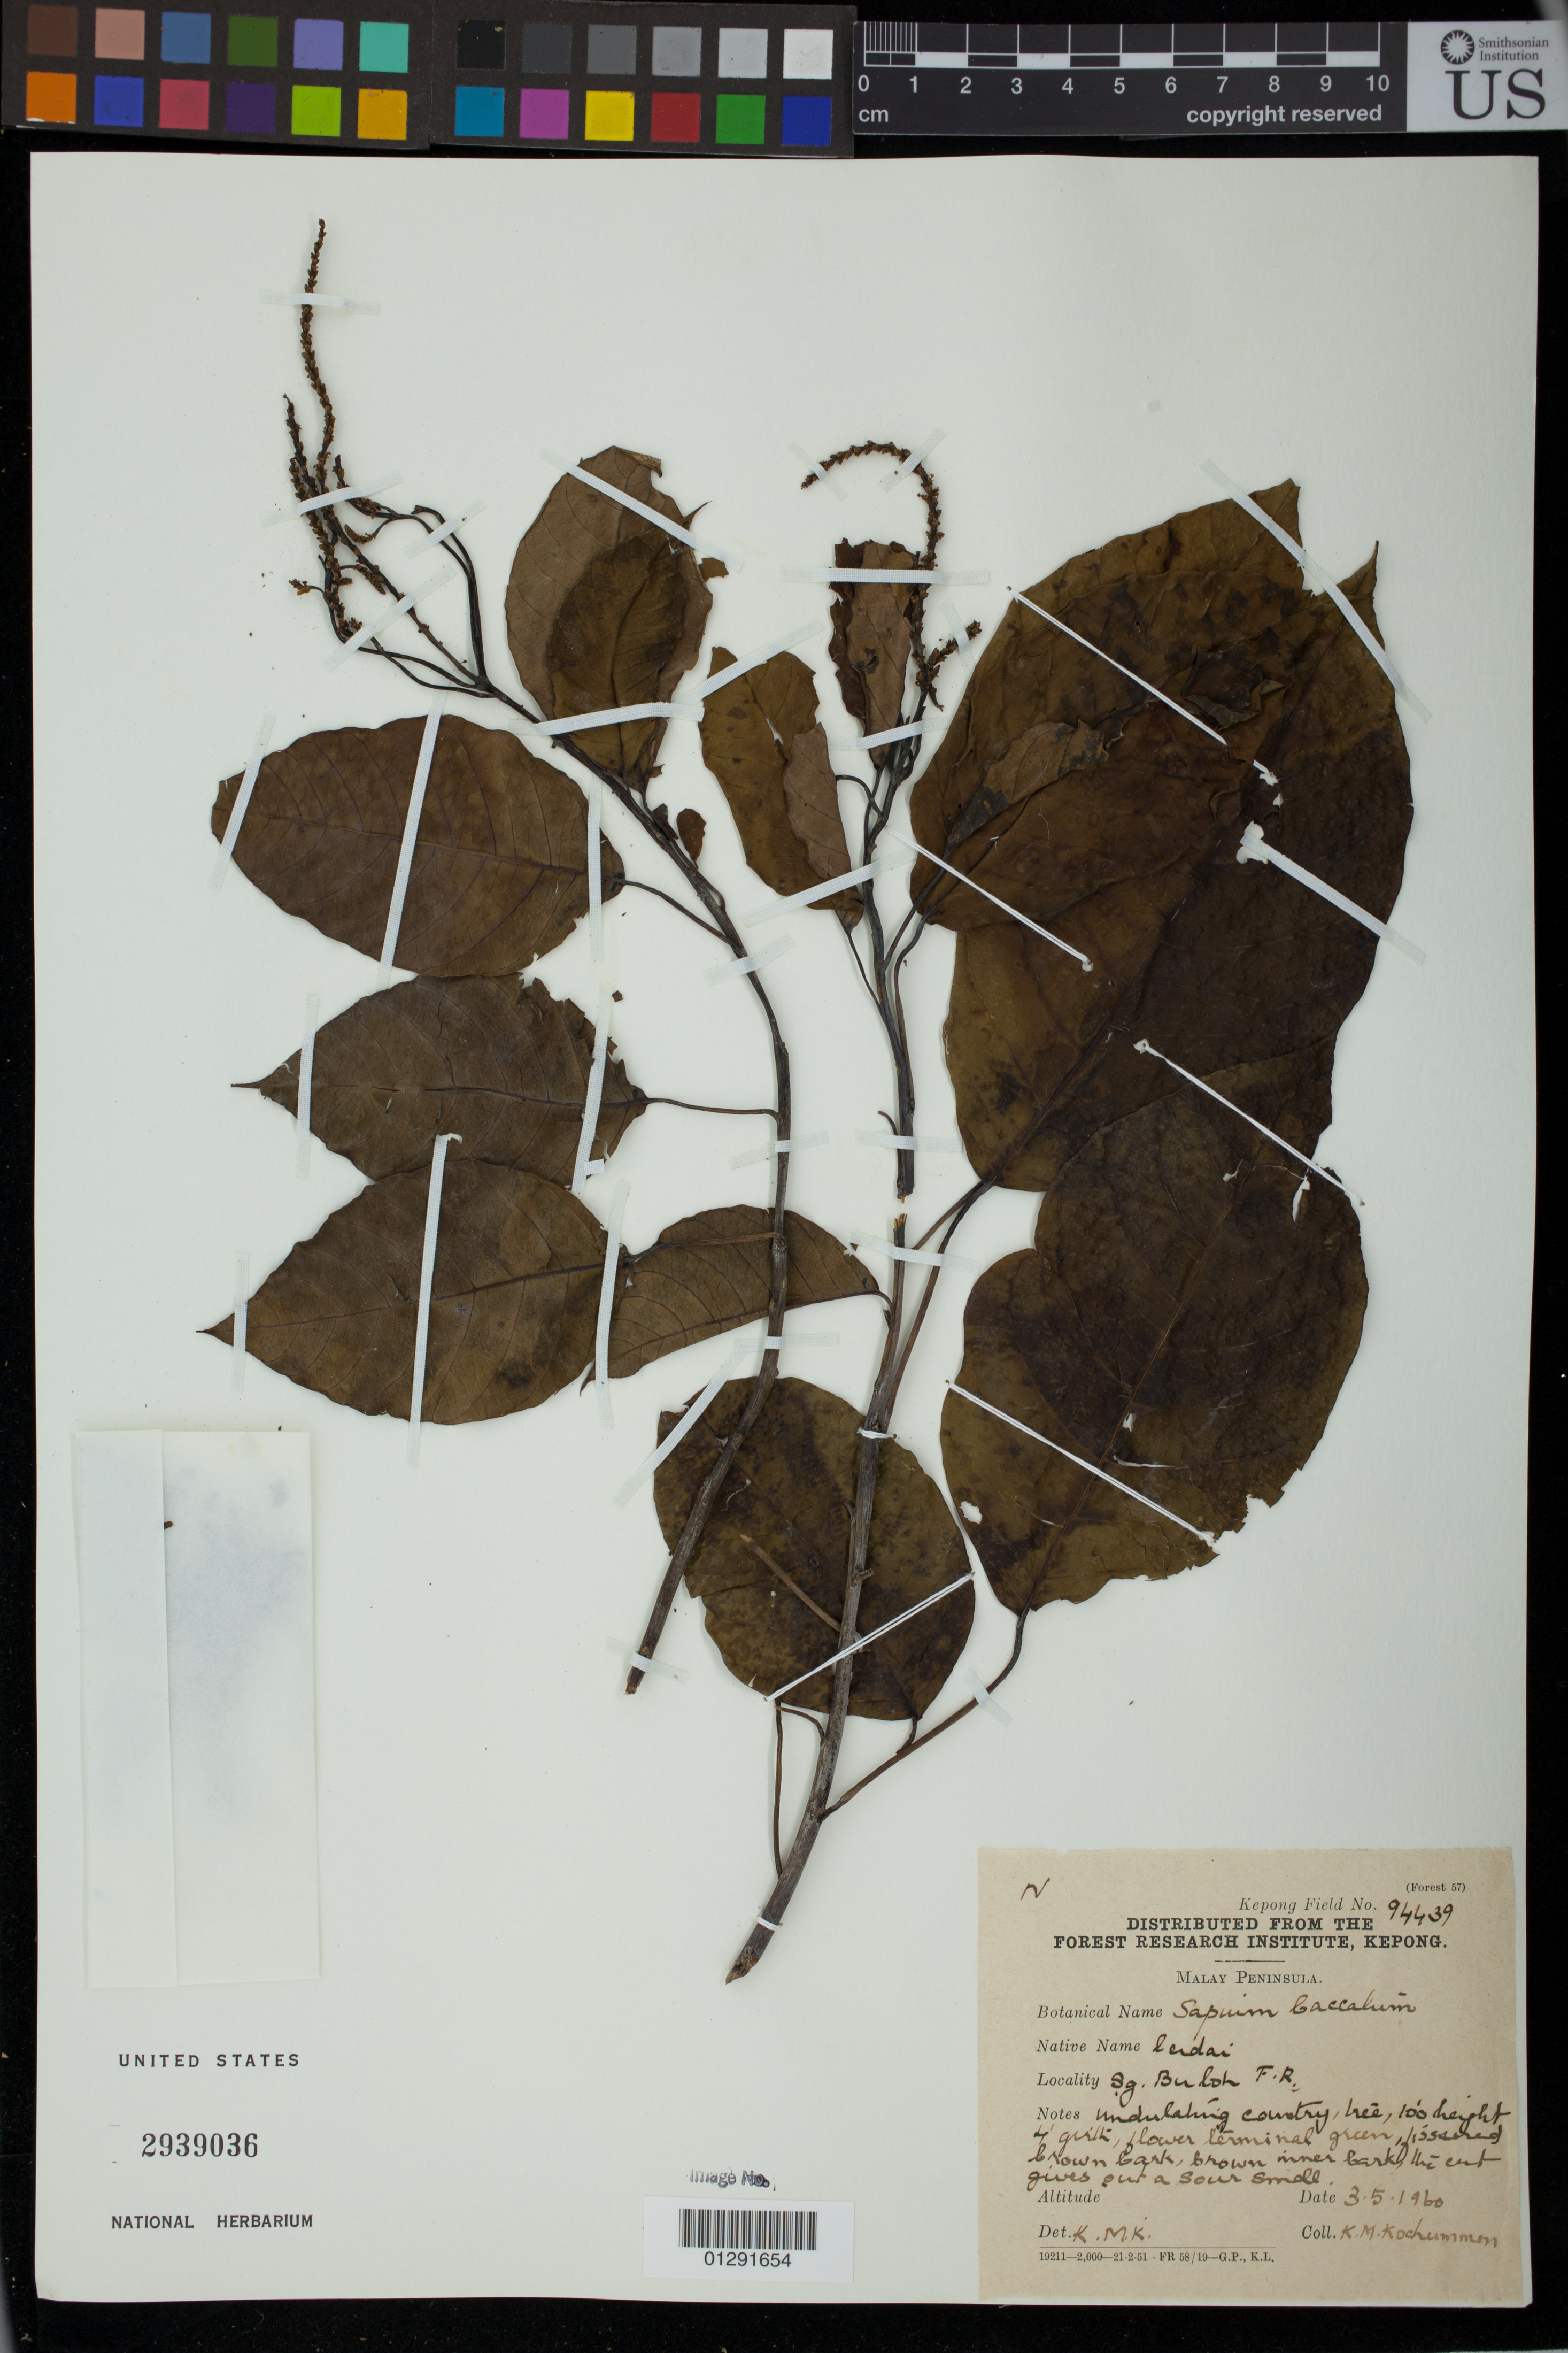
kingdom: Plantae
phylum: Tracheophyta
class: Magnoliopsida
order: Malpighiales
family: Euphorbiaceae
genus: Sapium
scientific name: Sapium baccatum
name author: Roxb.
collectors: K. Kochummen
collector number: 94439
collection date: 1960-05-03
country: Malaysia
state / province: Selangor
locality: Sg. Buloh F.R.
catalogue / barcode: US 2939036